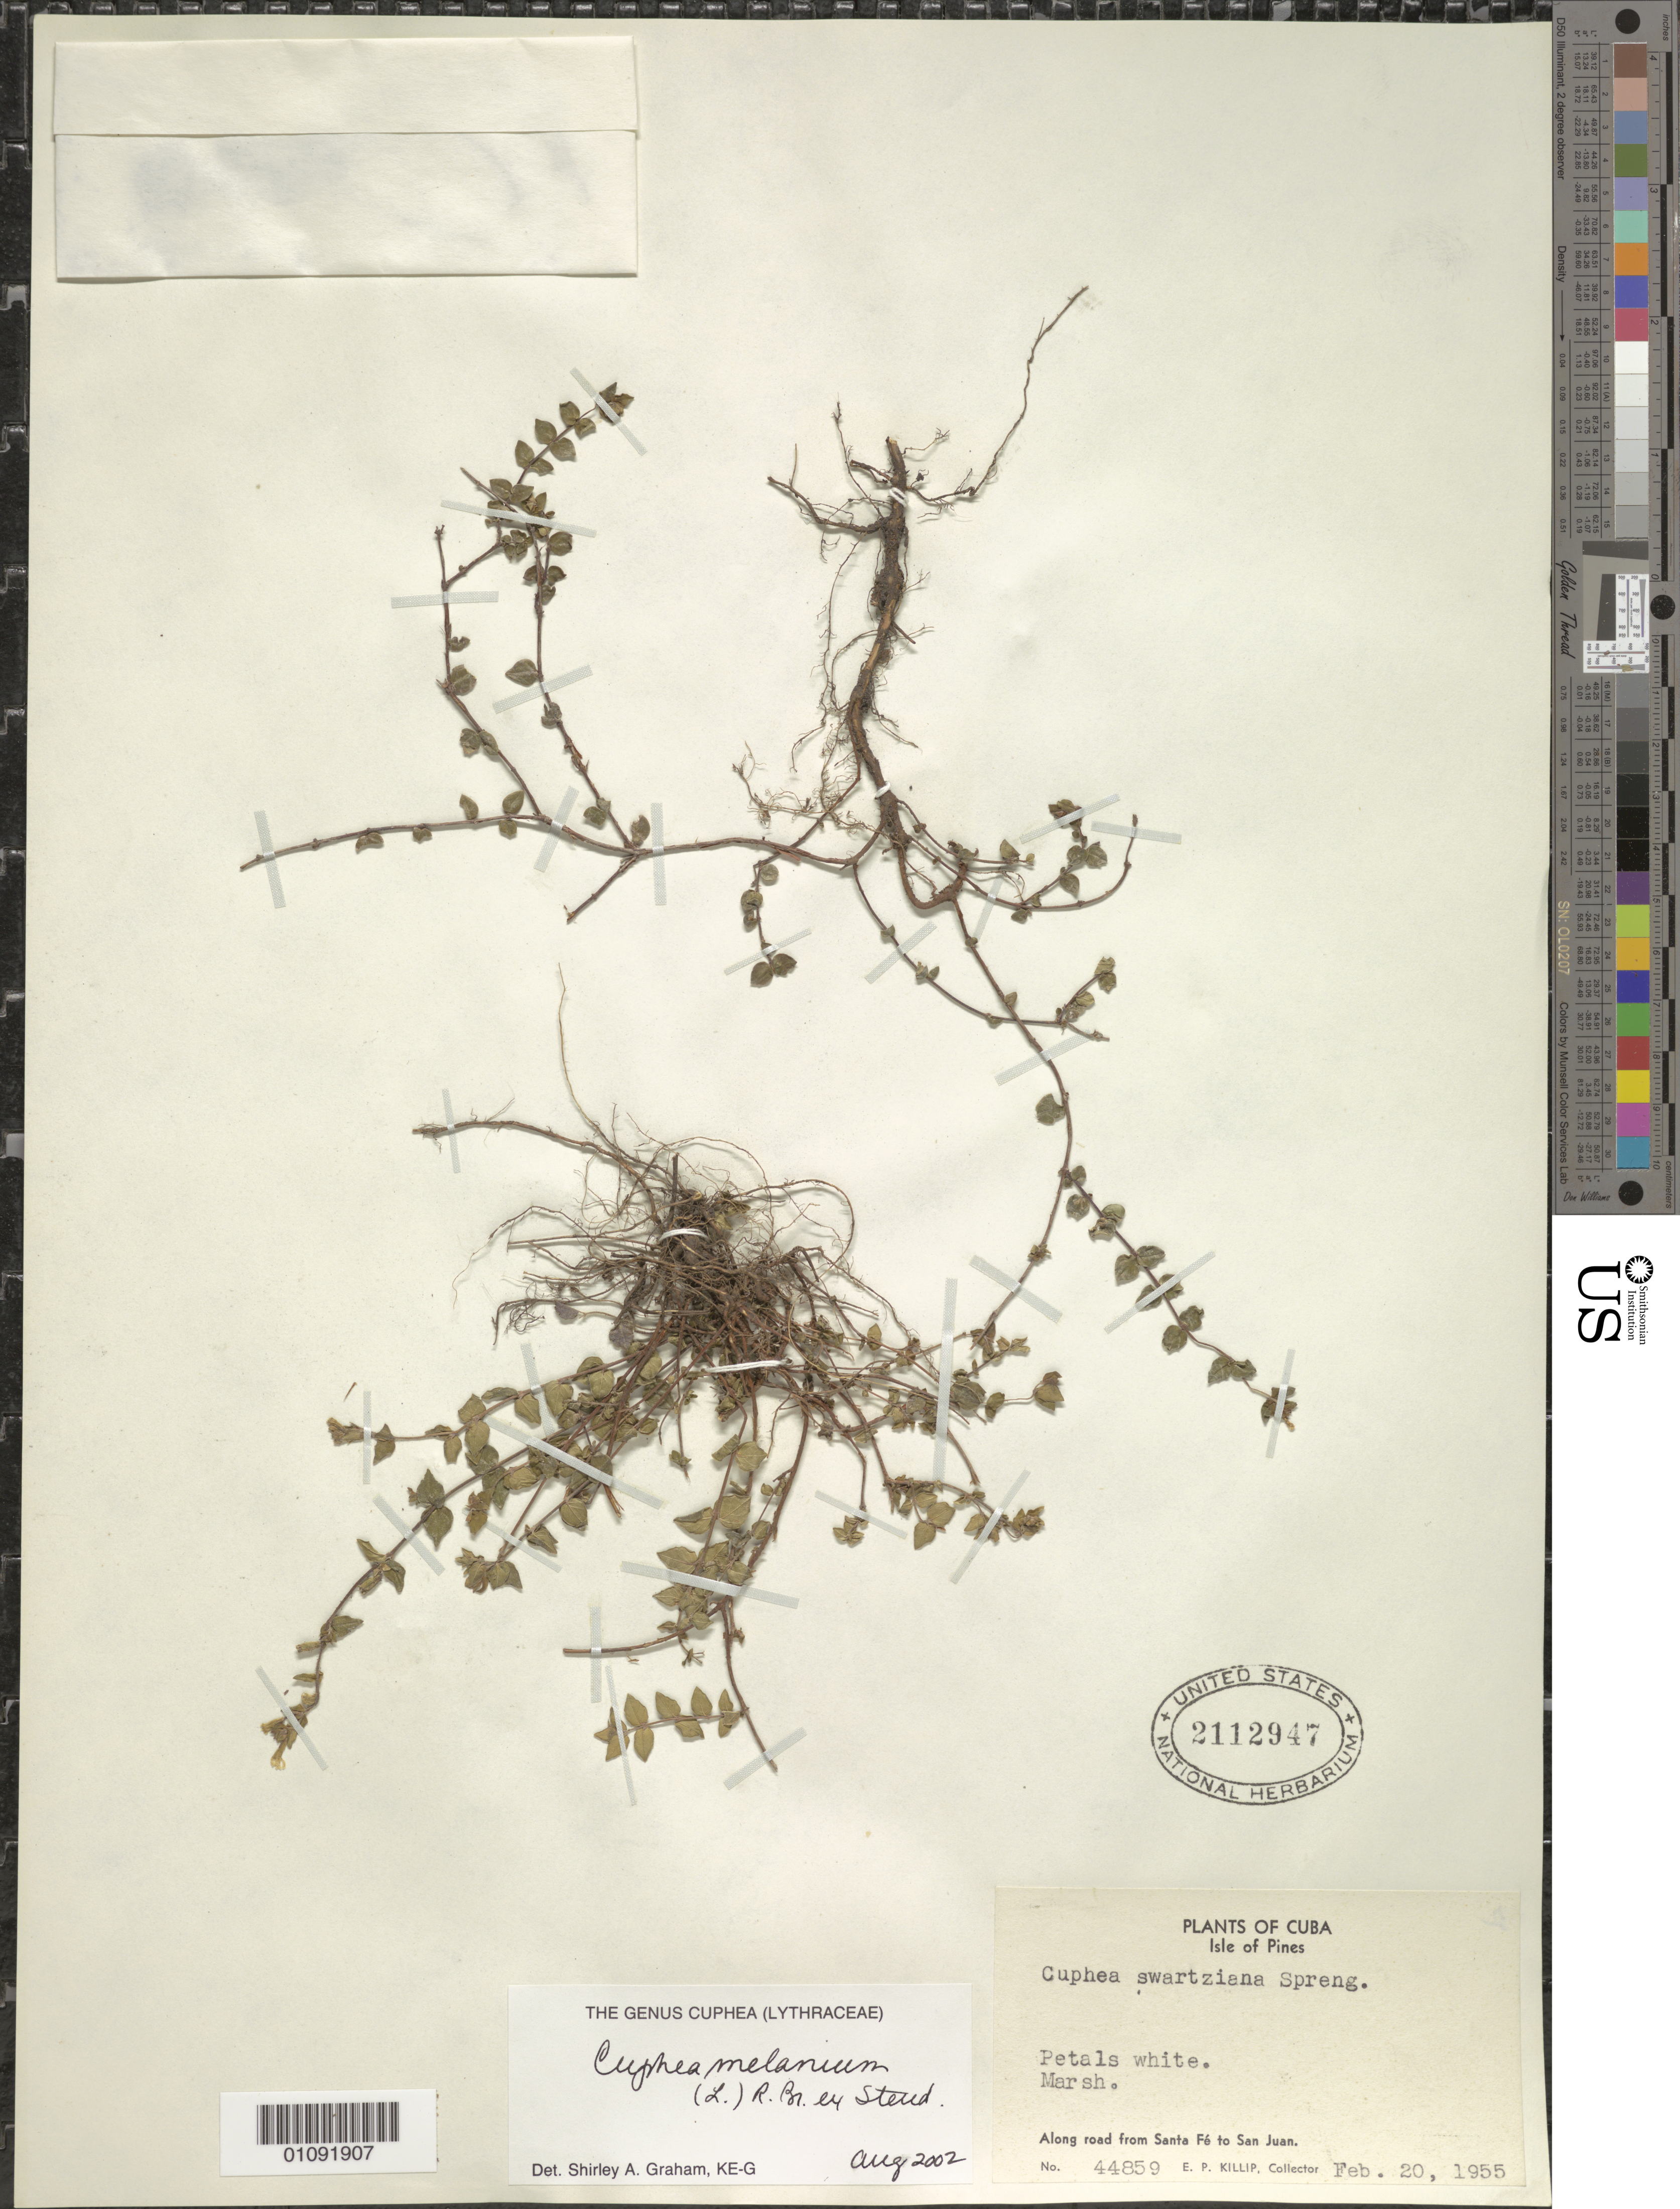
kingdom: Plantae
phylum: Tracheophyta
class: Magnoliopsida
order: Myrtales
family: Lythraceae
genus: Cuphea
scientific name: Cuphea melanium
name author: (L.) Cramer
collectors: Khant, P. & J. H. Riley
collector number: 44859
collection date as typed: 20 Feb 1955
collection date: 1955-02-20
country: Cuba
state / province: Isla de La Juventud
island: Isla de la Juventud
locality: Isle of Pines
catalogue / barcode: US 2112947